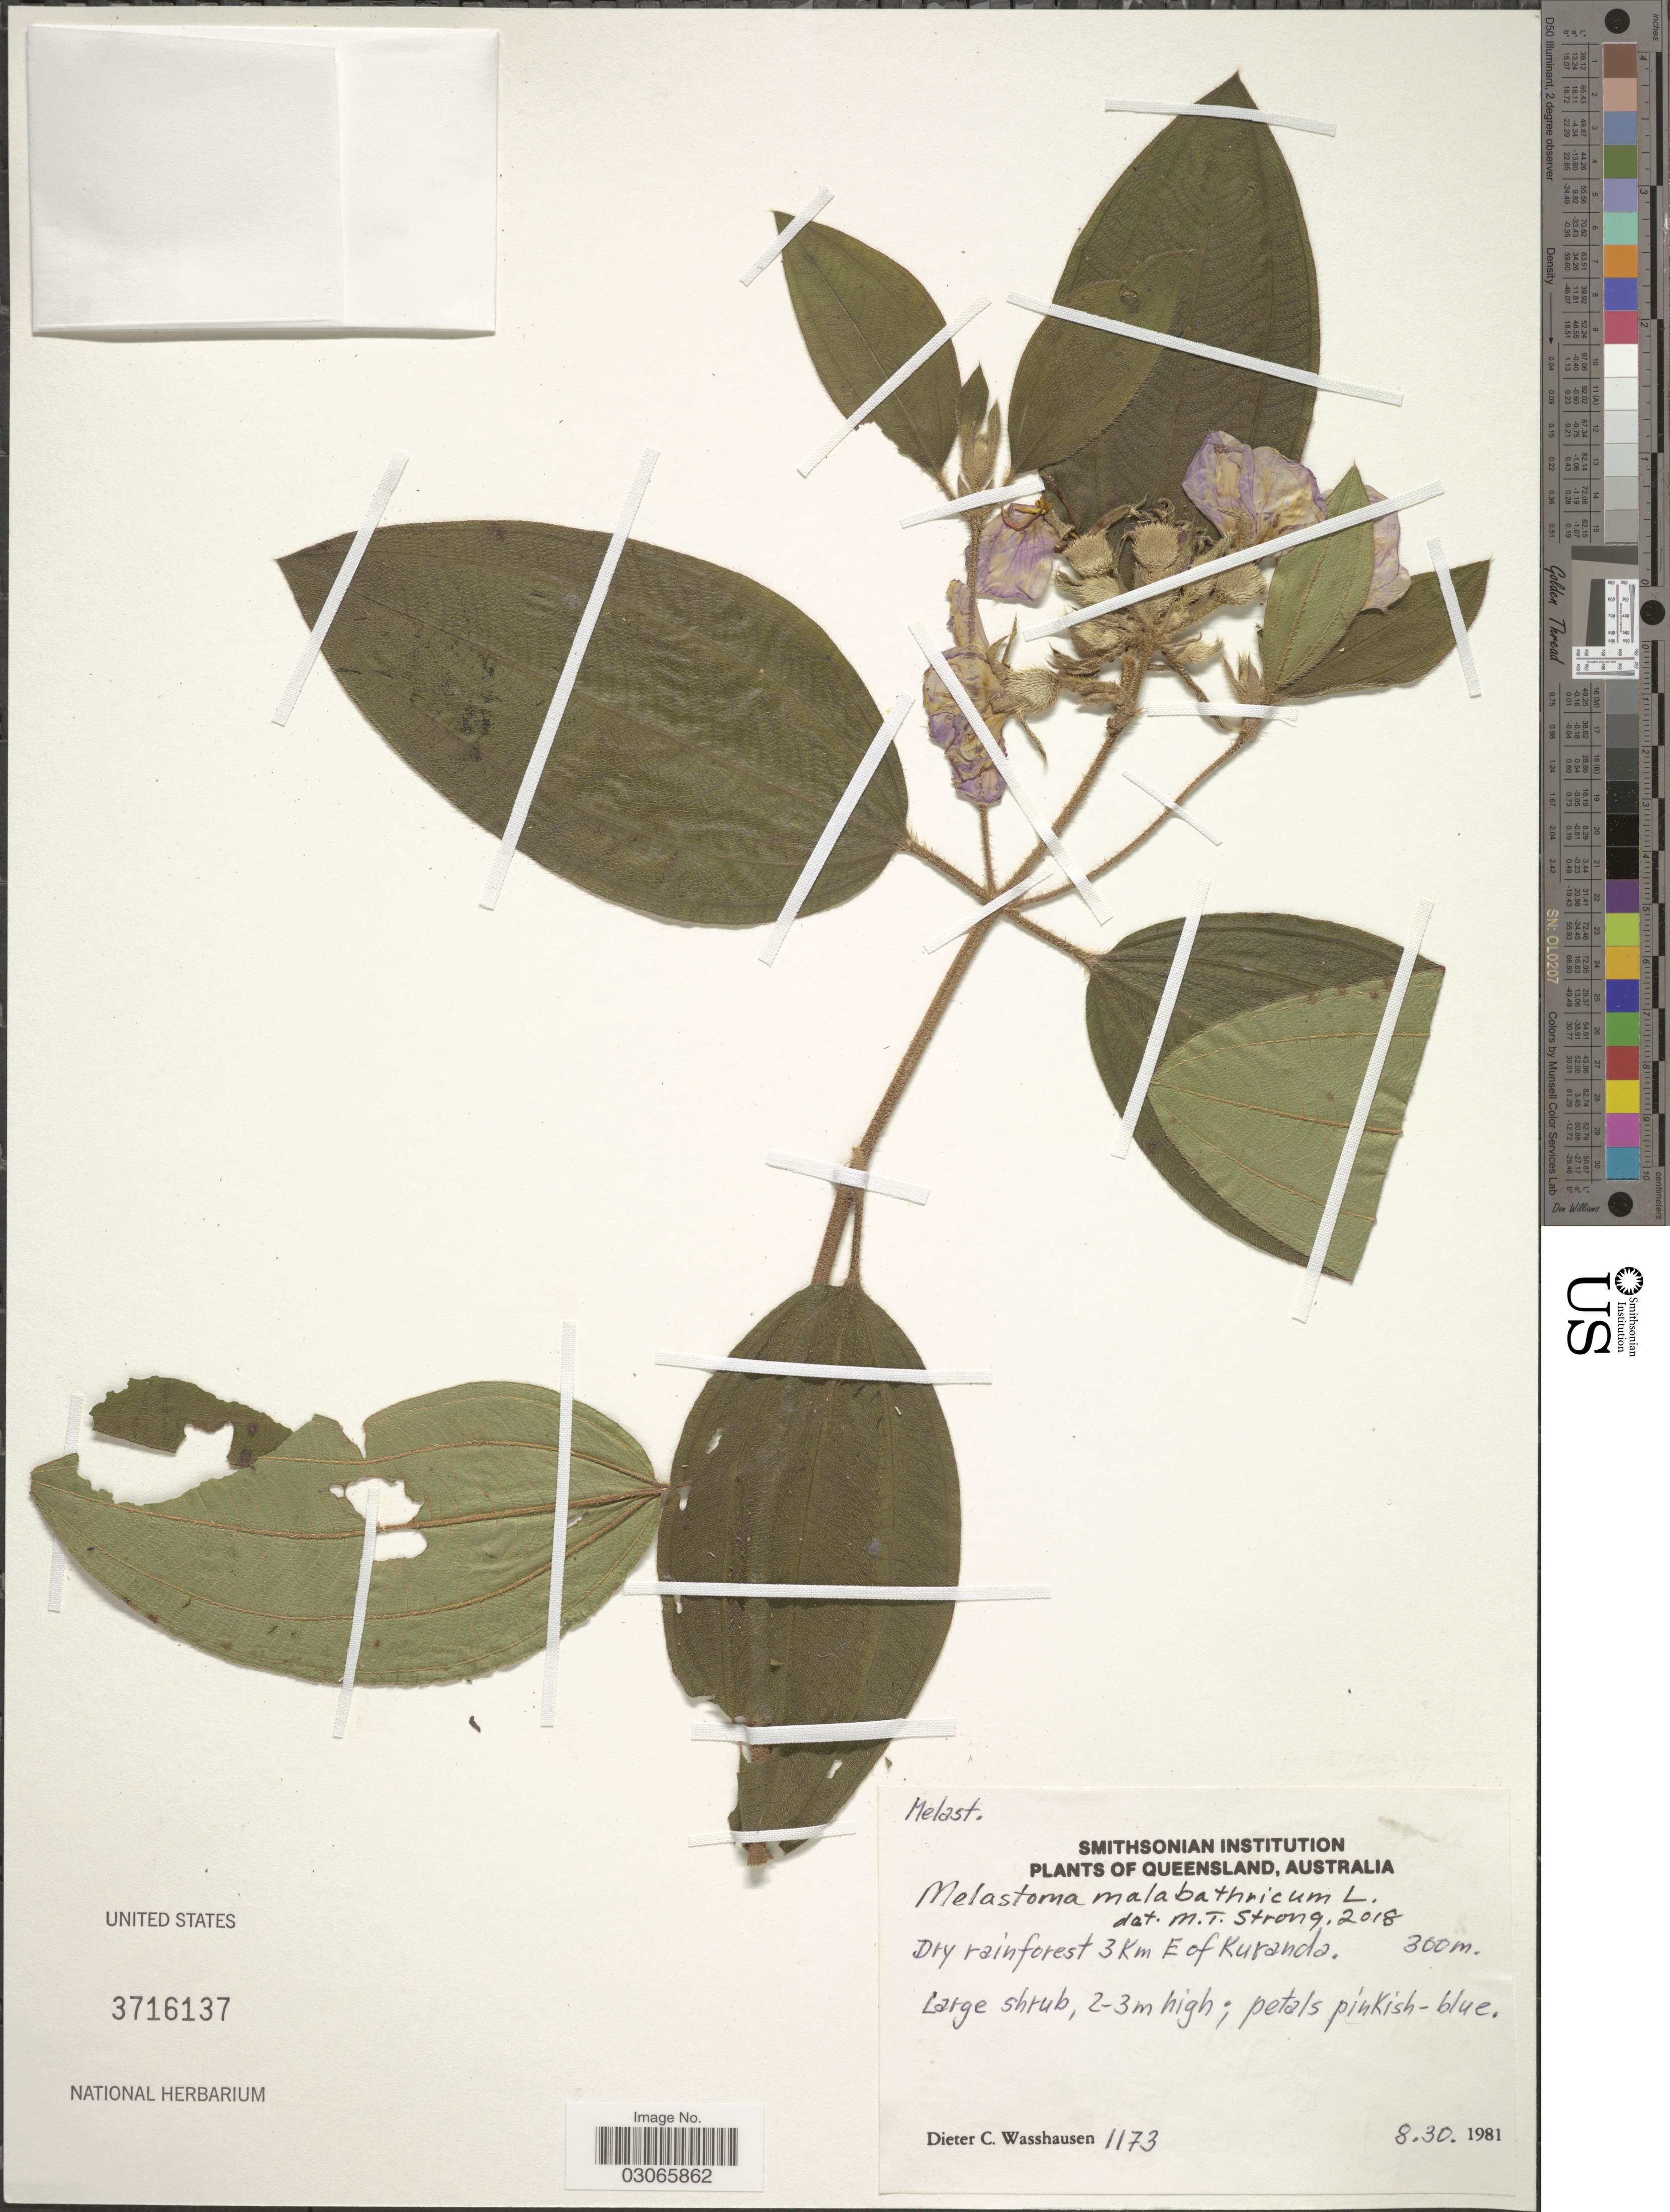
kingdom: Plantae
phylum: Tracheophyta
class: Magnoliopsida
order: Myrtales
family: Melastomataceae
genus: Melastoma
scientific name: Melastoma malabathricum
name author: L.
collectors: D. C. Wasshausen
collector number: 1173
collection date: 1981-08-30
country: Australia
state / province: Queensland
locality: Dry rainforest 3 Km E of Kuranda.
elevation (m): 300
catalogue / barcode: US 3716137